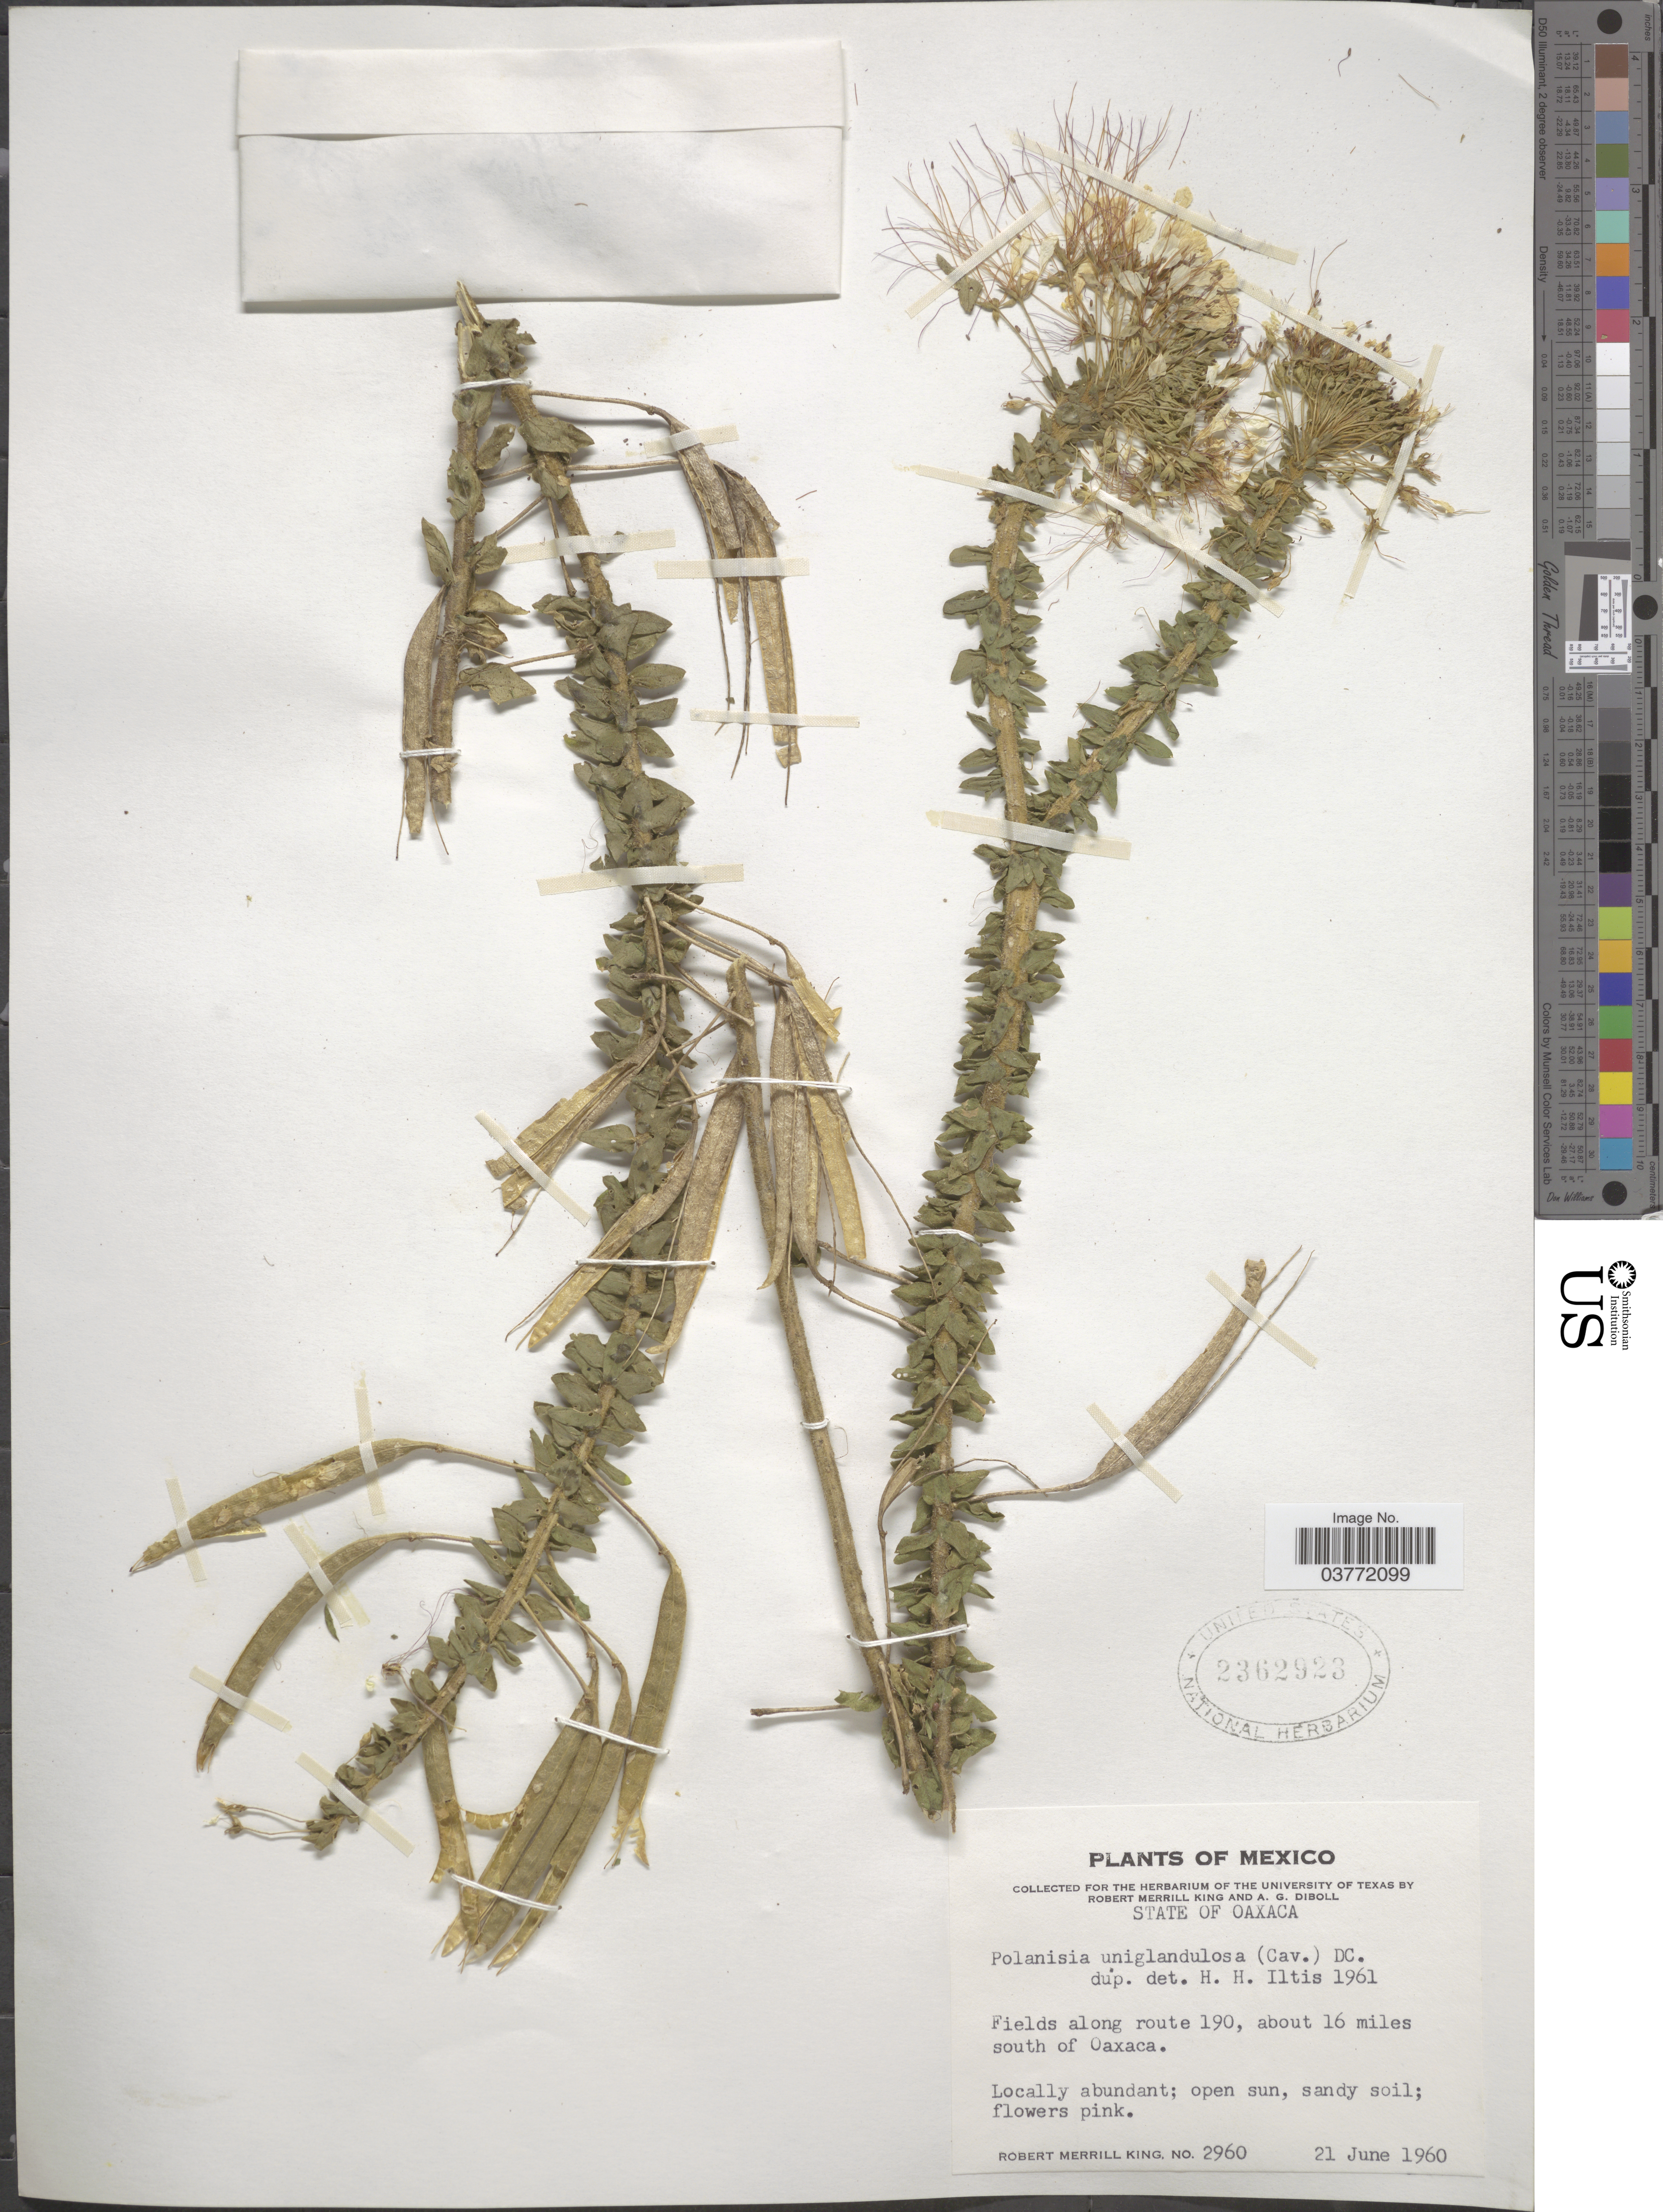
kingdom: Plantae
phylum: Tracheophyta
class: Magnoliopsida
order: Brassicales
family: Cleomaceae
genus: Polanisia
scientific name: Polanisia uniglandulosa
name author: (Cav.) DC.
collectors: R. M. King & A. Diboll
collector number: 2960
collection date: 1960-06-21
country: Mexico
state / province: Oaxaca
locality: Fields along route 190, about 16 miles south of Oaxaca.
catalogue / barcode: US 2362923